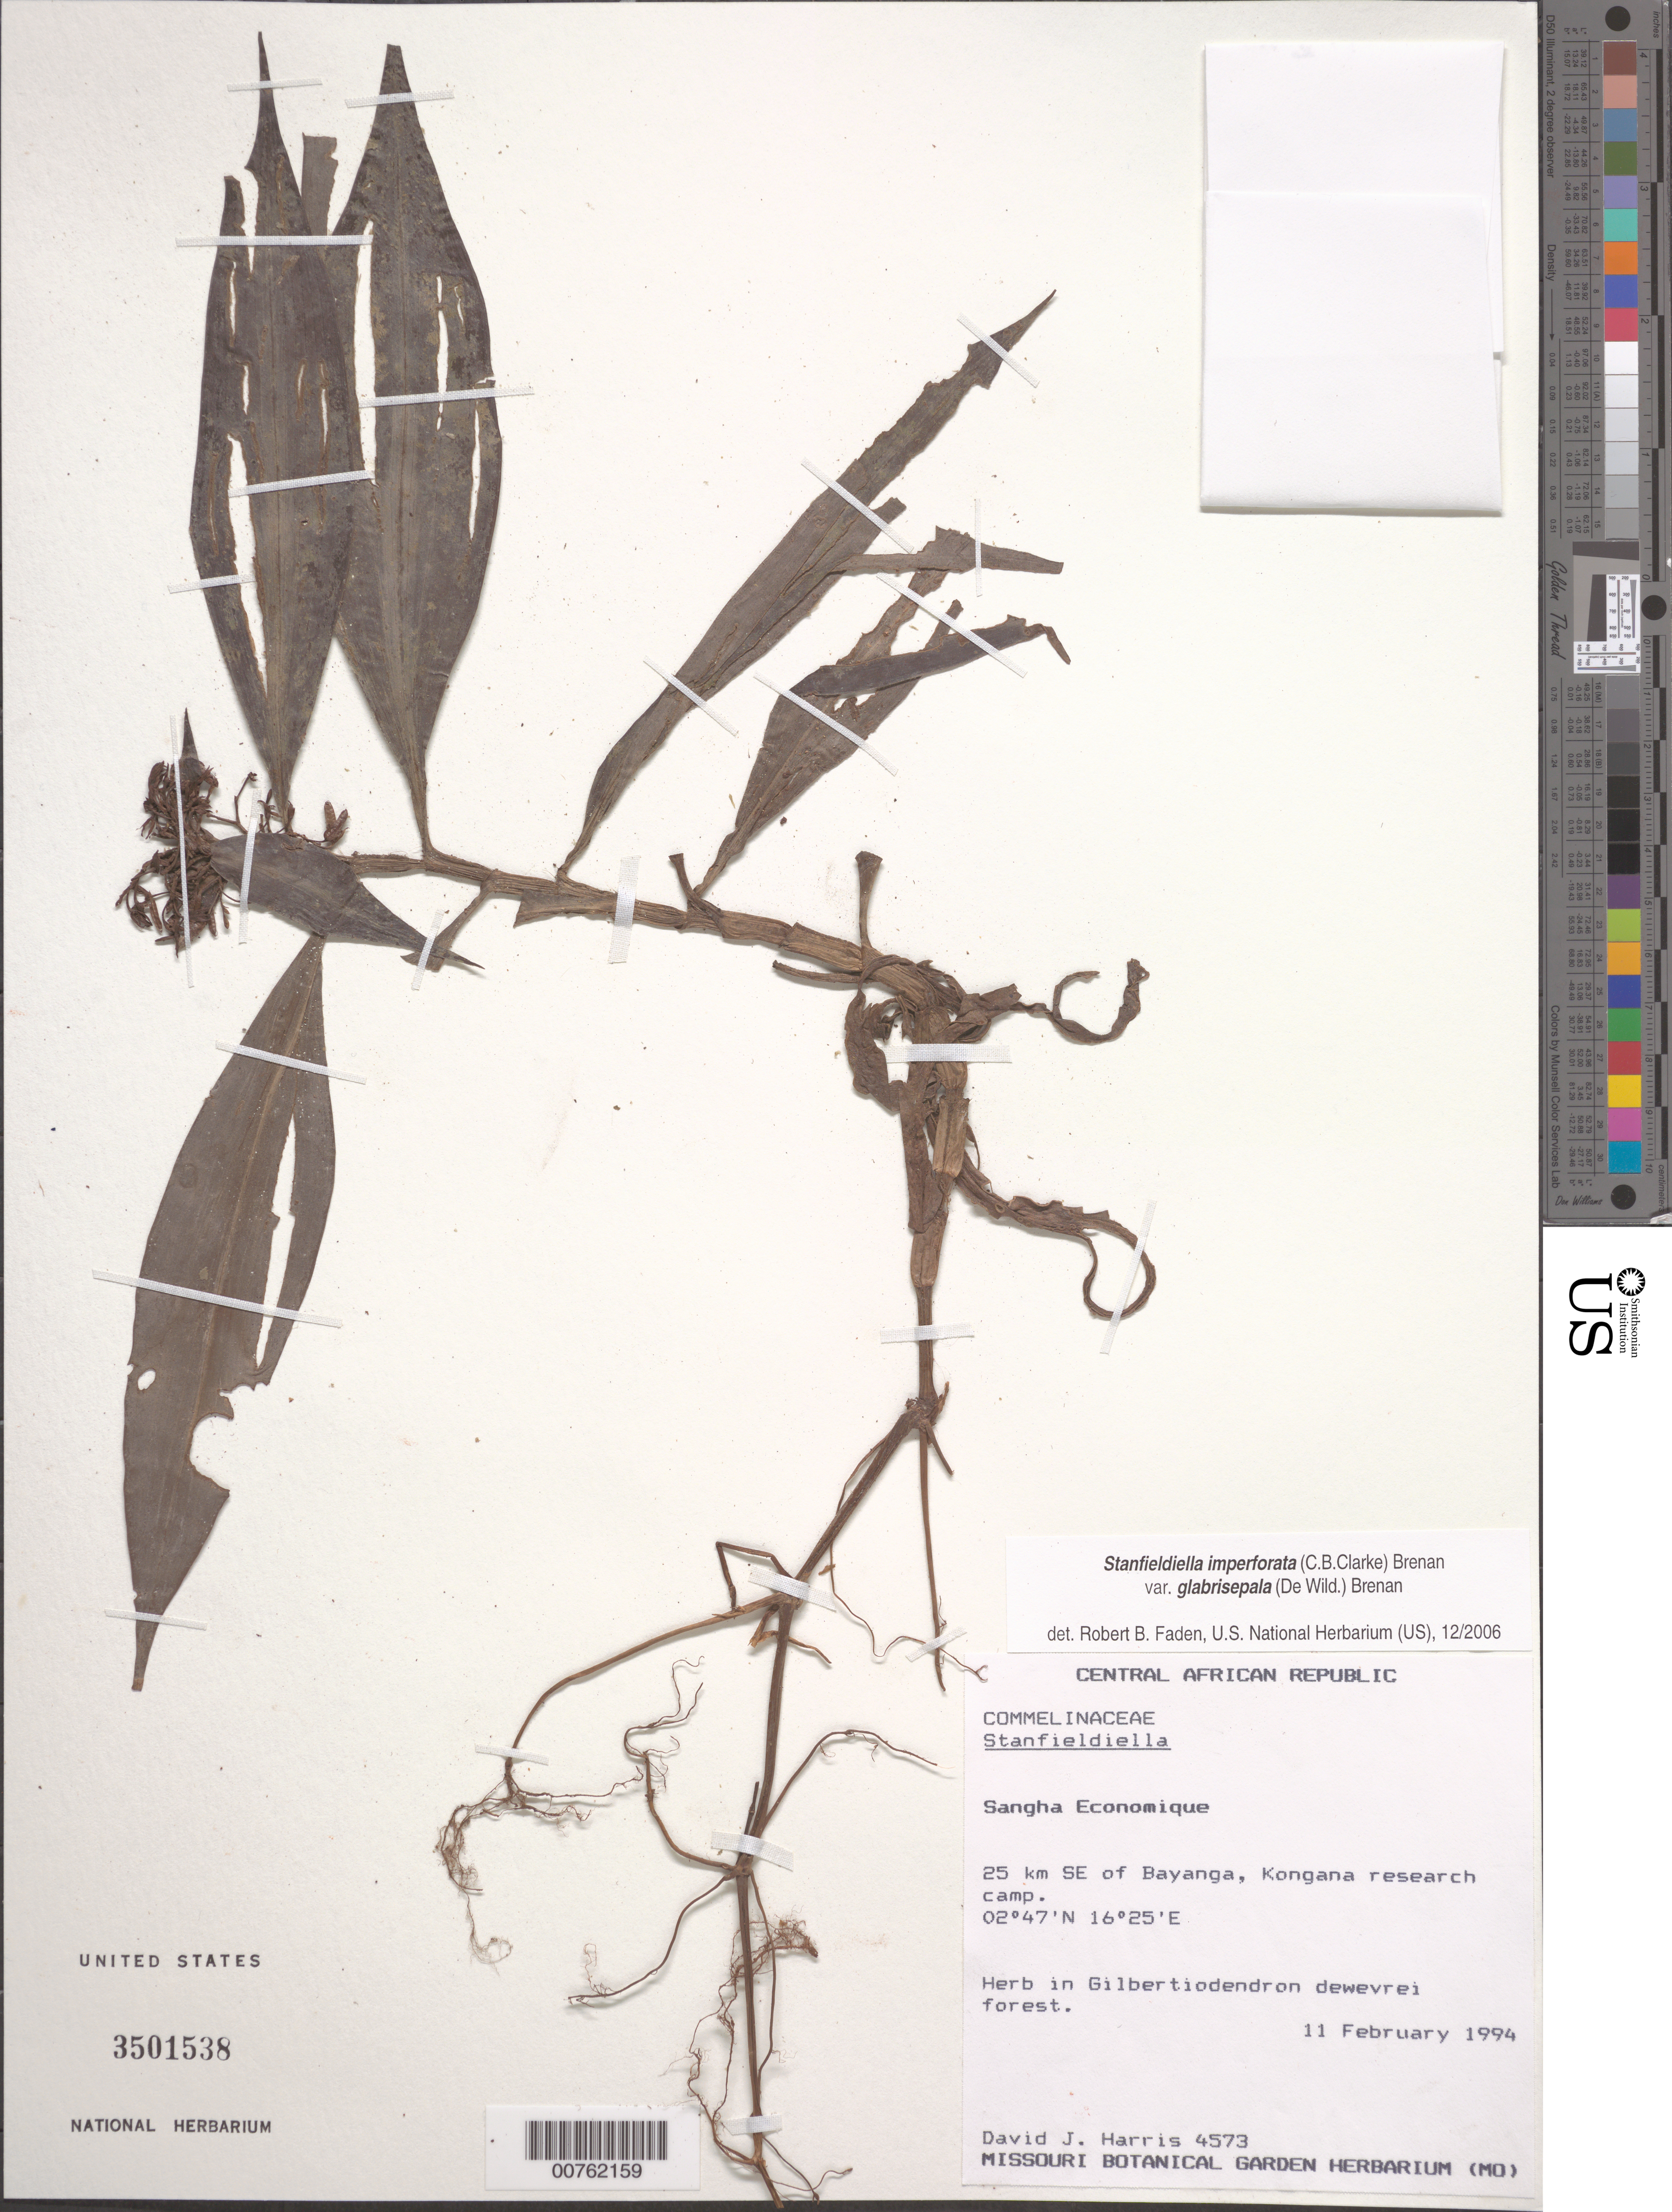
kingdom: Plantae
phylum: Tracheophyta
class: Liliopsida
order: Commelinales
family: Commelinaceae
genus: Stanfieldiella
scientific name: Stanfieldiella imperforata var. glabrisepala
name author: (De Wild.) Brenan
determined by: Faden, Robert B., (US), Smithsonian Institution - National Museum of Natural History (UNITED STATES)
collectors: D. J. Harris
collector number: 4573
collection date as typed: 11 Feb 1994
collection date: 1994-02-11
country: Central African Republic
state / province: Sangha-Mbaere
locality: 25 km SE of Bayanga. Kongana research camp,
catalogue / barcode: US 3501538